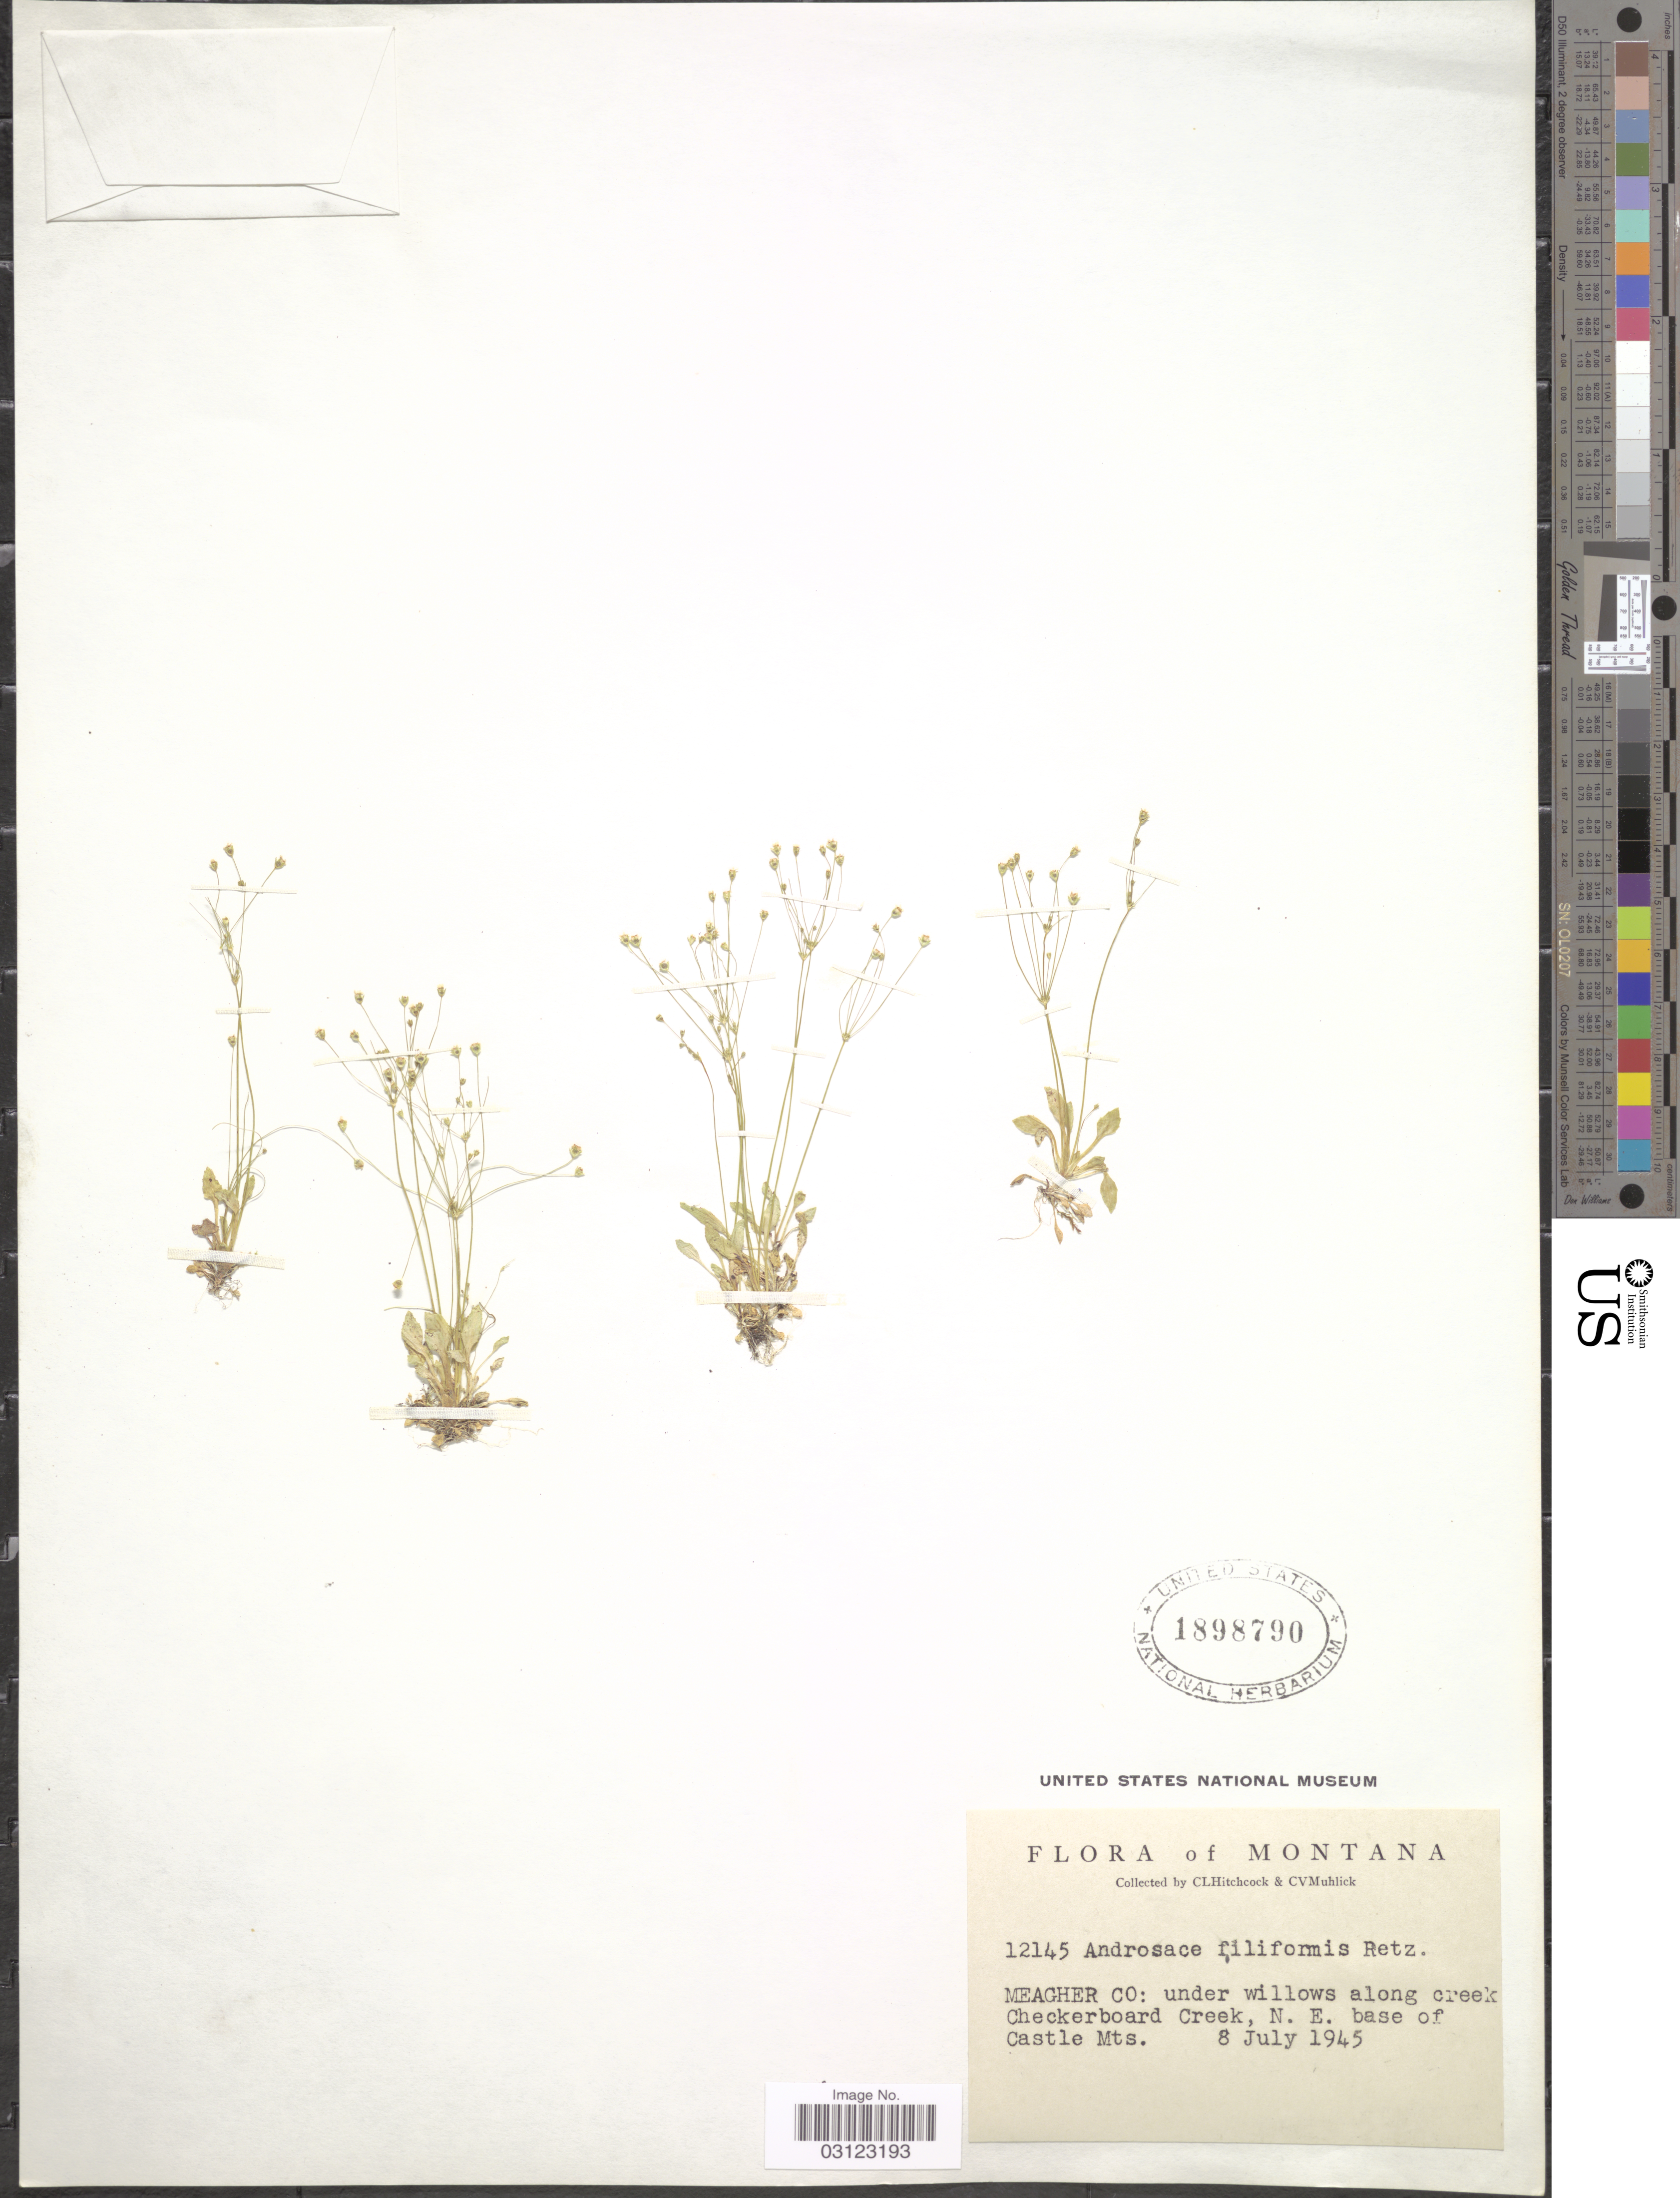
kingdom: Plantae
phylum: Tracheophyta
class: Magnoliopsida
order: Ericales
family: Primulaceae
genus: Androsace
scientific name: Androsace filiformis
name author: Retz.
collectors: C. L. Hitchcock & C. V. Muhlick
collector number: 12145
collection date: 1945-07-08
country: United States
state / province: Montana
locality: Meagher Co: under willows along creek Checkerboard Creek, N. E. base of Castle Mts.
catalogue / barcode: US 1898790